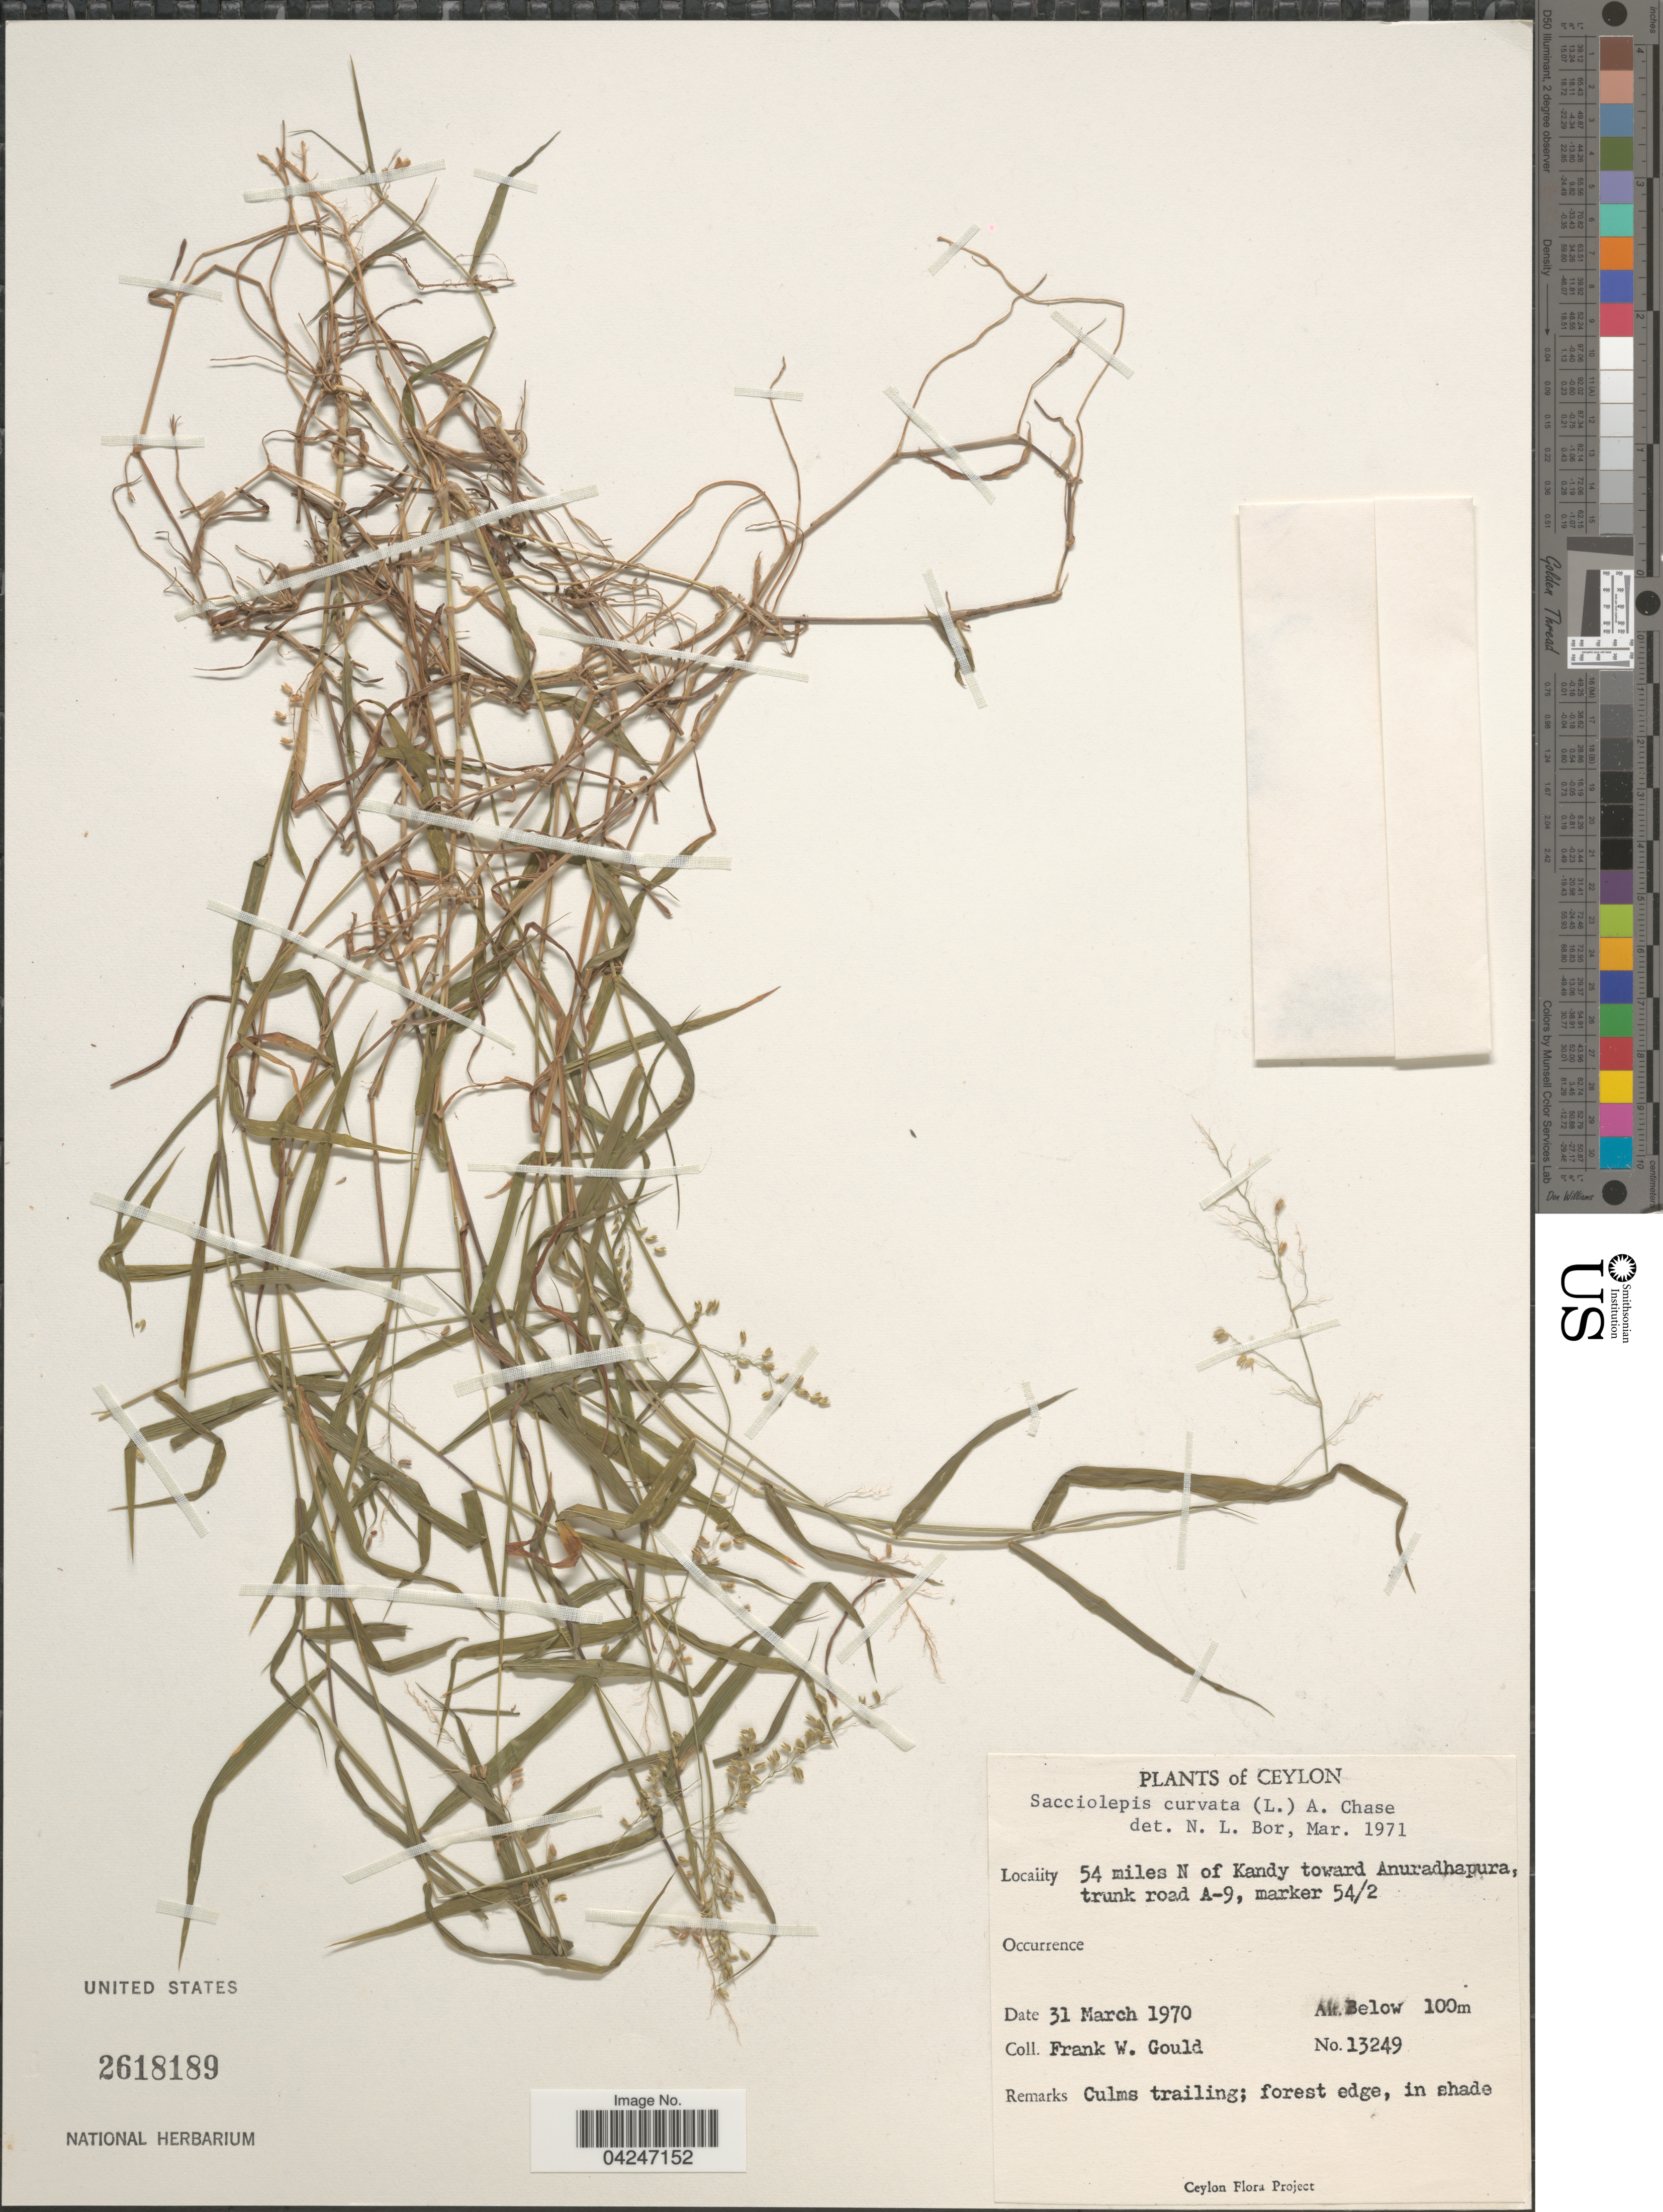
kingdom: Plantae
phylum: Tracheophyta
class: Liliopsida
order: Poales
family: Poaceae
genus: Sacciolepis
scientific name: Sacciolepis curvata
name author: (L.) Chase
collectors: F. W. Gould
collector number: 13249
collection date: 1970-03-31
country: Sri Lanka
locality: Ceylon. 54 miles N of Kandy toward Anuradhapura, trunk road A-9, marker 54/2.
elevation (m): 100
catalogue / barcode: US 2618189